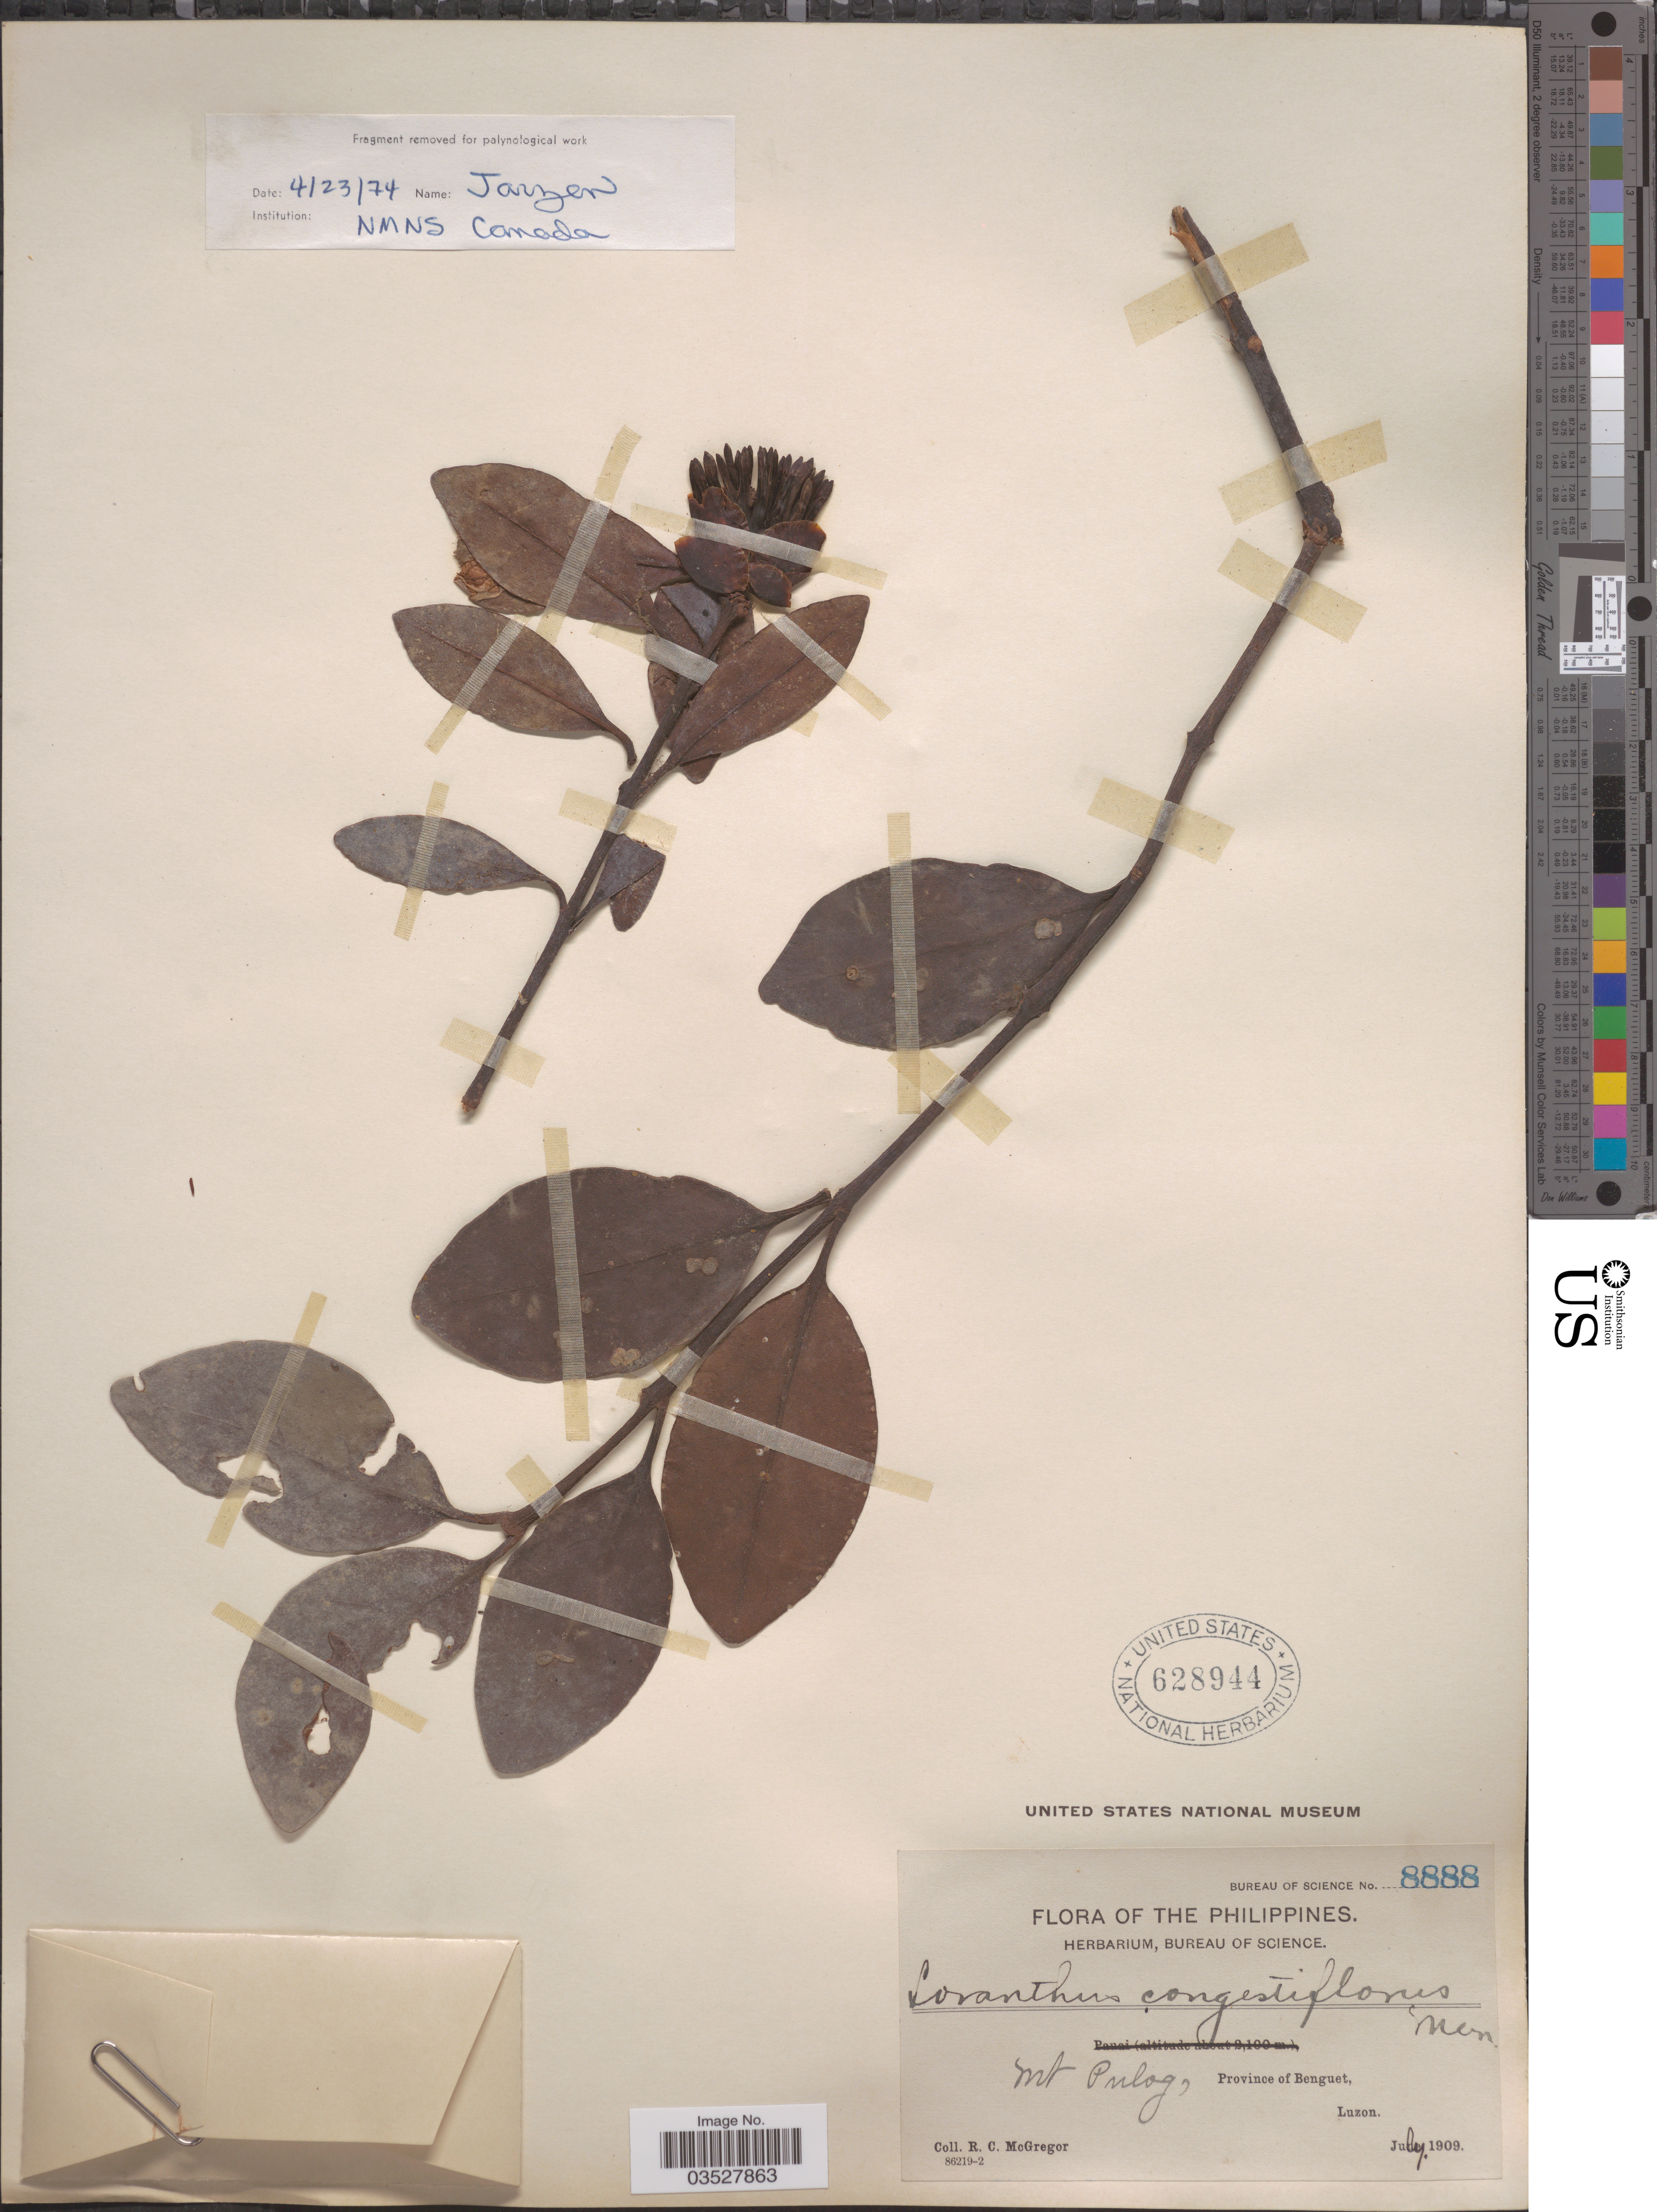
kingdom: Plantae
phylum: Tracheophyta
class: Magnoliopsida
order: Santalales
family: Loranthaceae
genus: Lepeostegeres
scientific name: Lepeostegeres congestiflorus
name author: Merr.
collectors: R. C. McGregor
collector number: Bureau of Science 8888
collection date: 1909-07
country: Philippines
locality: Mt Pulog, Province of Benguet, Luzon.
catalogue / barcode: US 628944